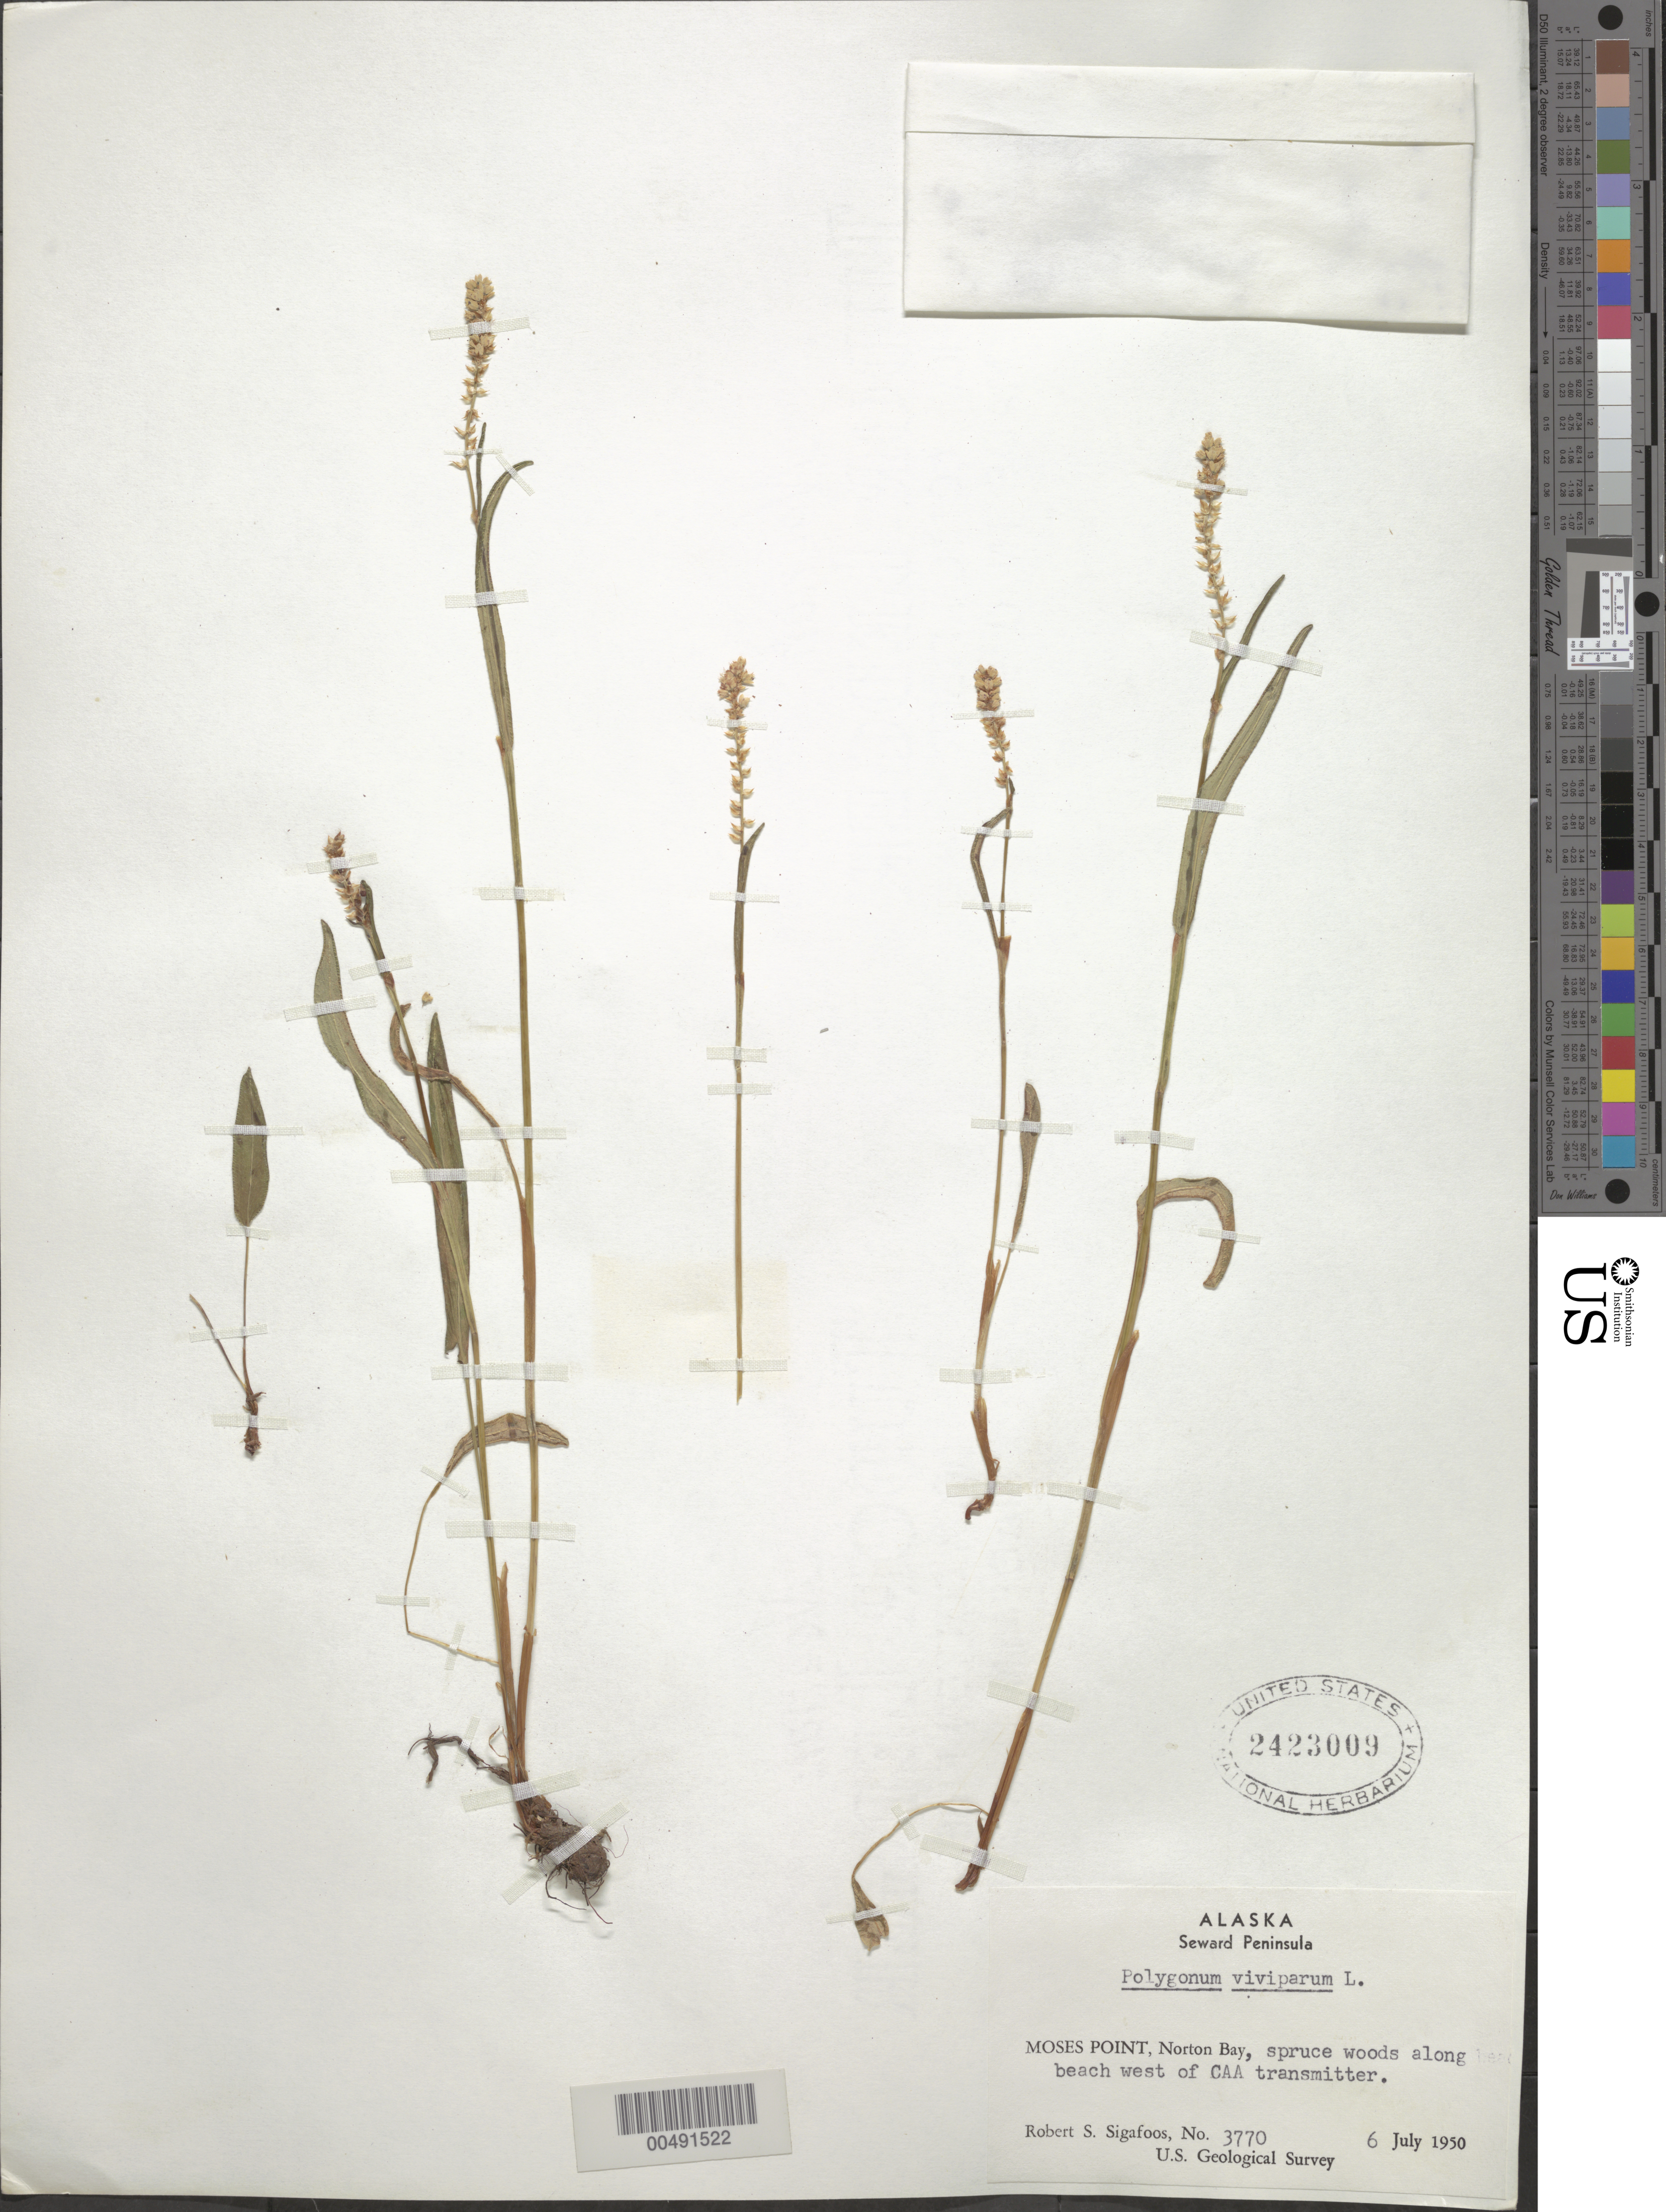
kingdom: Plantae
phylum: Tracheophyta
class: Magnoliopsida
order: Caryophyllales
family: Polygonaceae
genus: Bistorta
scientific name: Bistorta vivipara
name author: (L.) Delarbre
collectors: R. Sigafoos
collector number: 3770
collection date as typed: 06 Jul 1950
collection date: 1950-07-06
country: United States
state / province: Alaska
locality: Seward Peninsula, Moses Point, Norton Bay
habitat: spruce woods along beach west of CAA transmitter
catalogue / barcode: US 2423009